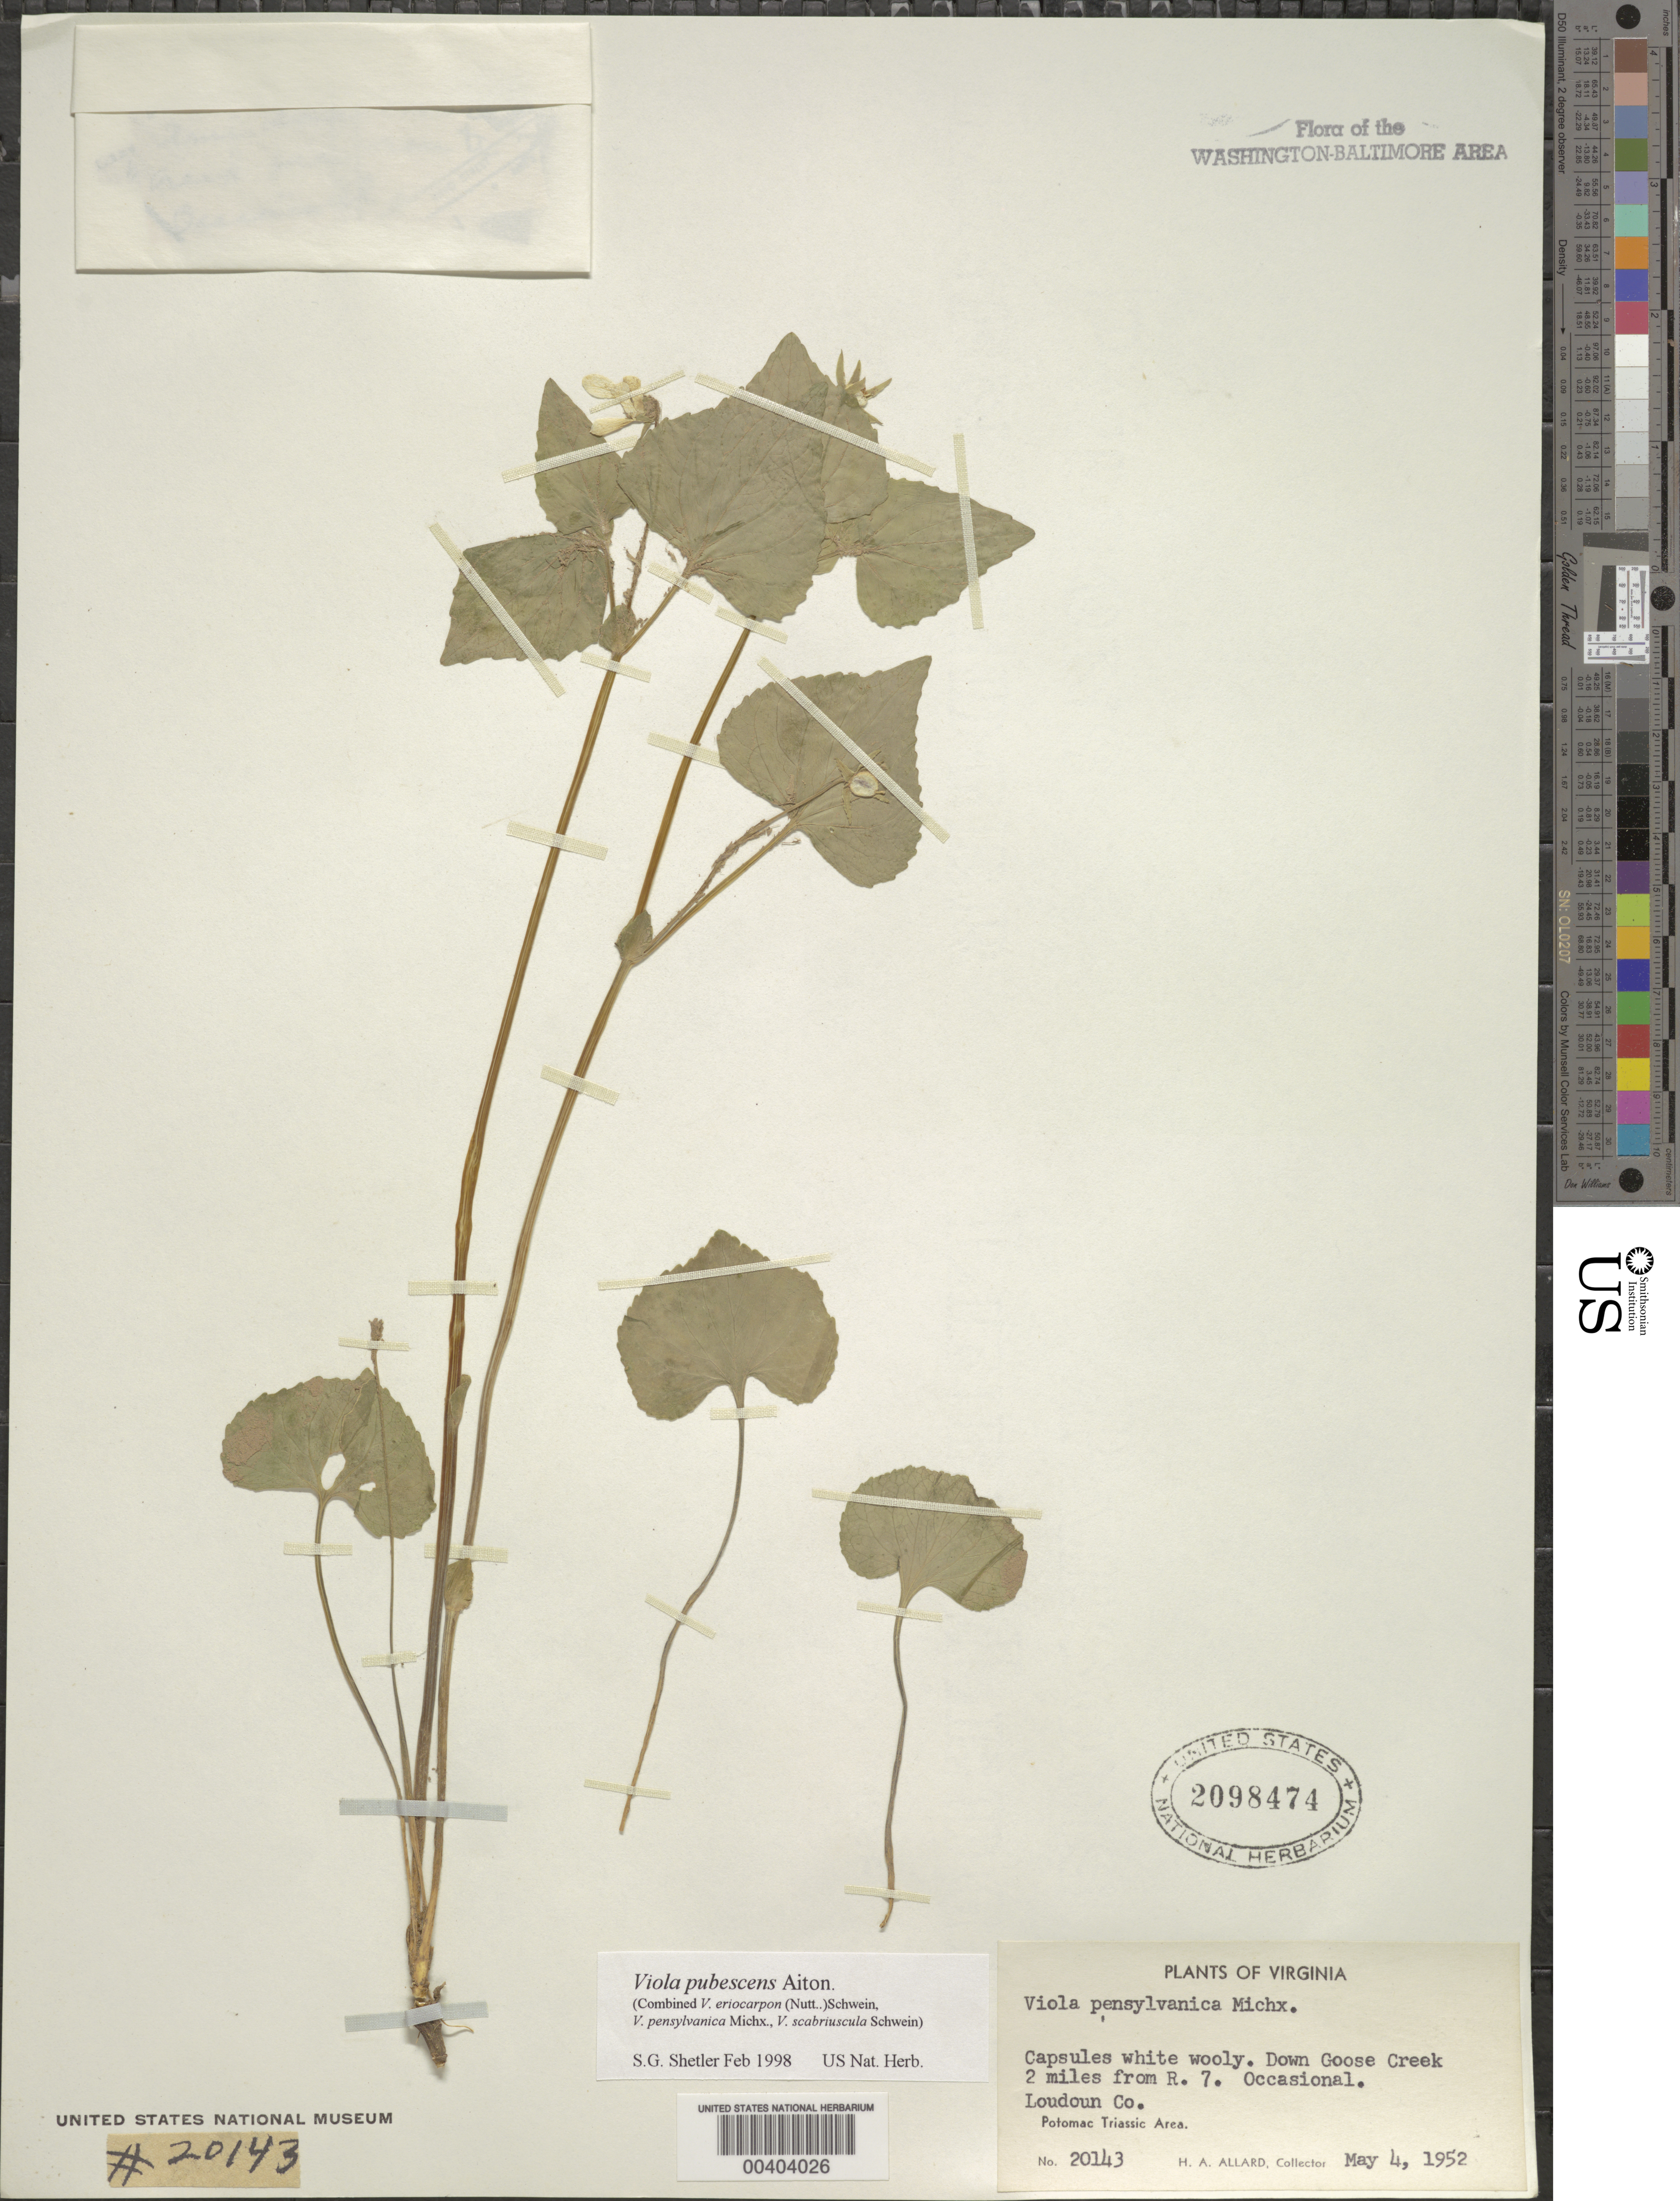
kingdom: Plantae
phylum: Tracheophyta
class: Magnoliopsida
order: Malpighiales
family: Violaceae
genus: Viola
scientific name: Viola pubescens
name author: Aiton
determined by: Shetler, Stanwyn G., (US), NMNH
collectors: H. A. Allard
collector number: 20143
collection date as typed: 04 May 1952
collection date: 1952-05-04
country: United States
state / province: Virginia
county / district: Loudoun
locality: Downstream from Route 7 on Goose Creek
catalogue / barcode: US 2098474